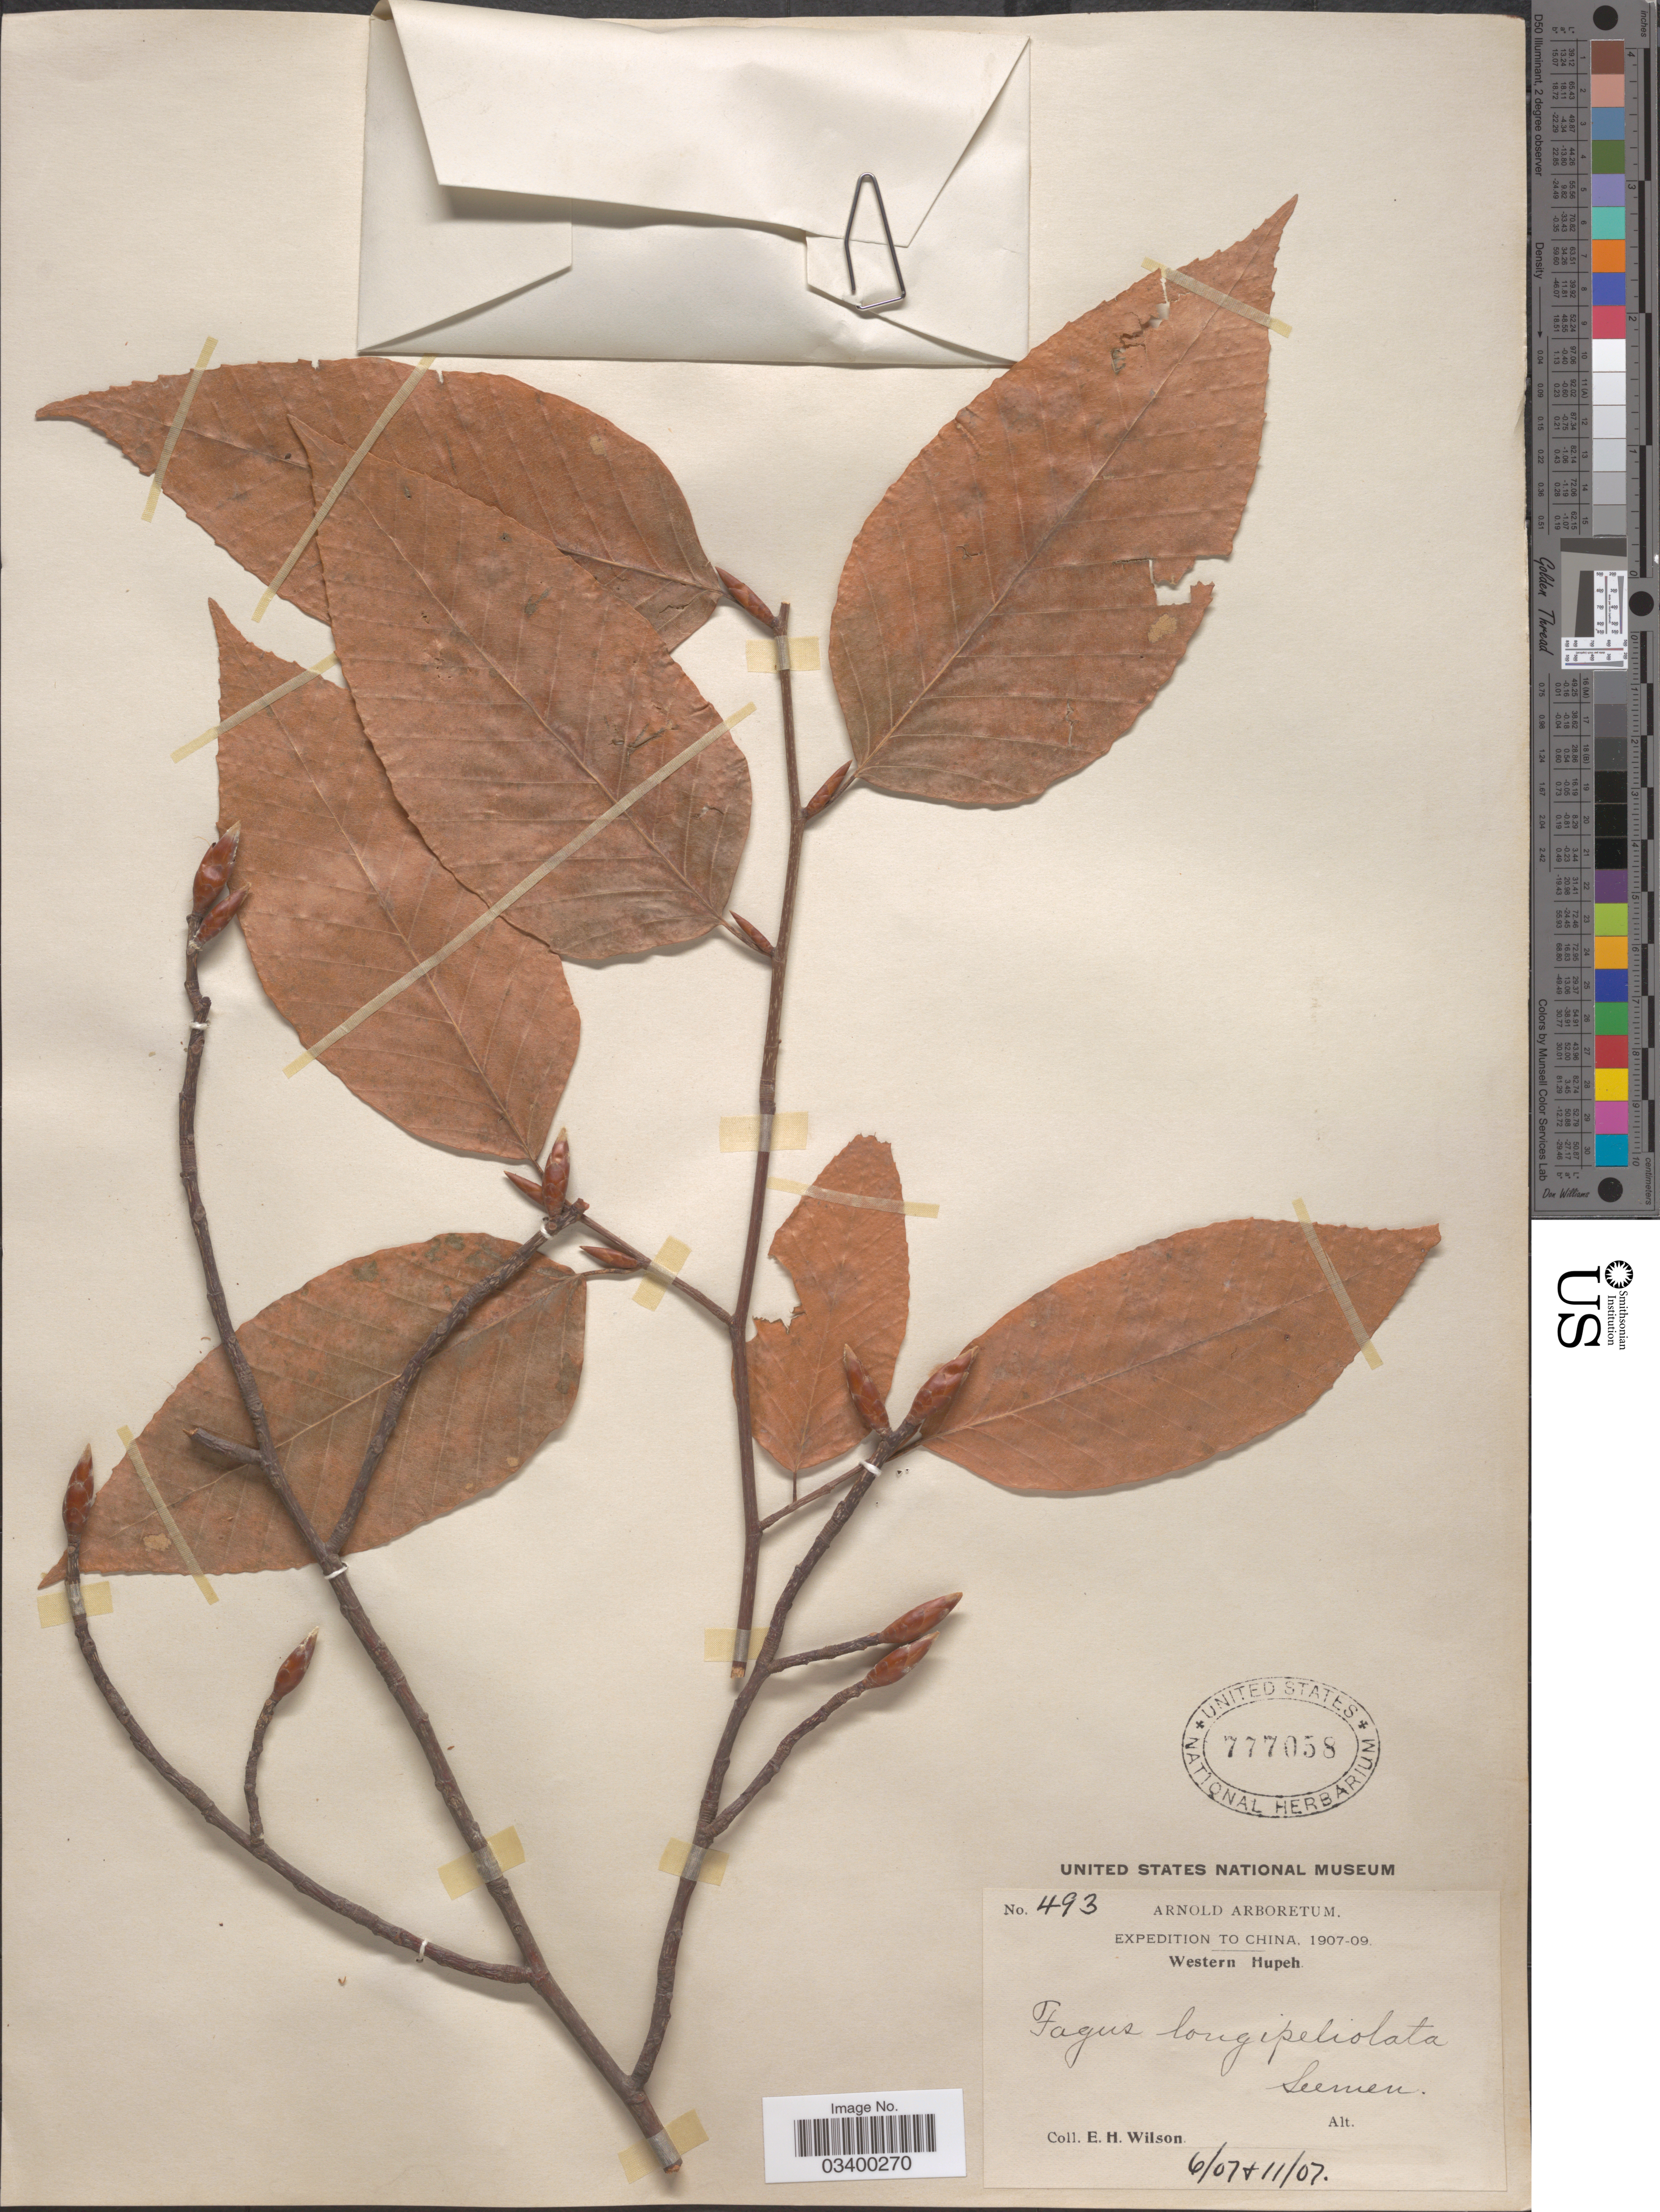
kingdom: Plantae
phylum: Tracheophyta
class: Magnoliopsida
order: Fagales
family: Fagaceae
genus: Fagus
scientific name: Fagus longipetiolata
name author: Seemen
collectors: E. Wilson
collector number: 493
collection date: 1907-06/1907-11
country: China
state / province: Hubei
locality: Western Hupeh.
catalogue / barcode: US 777058